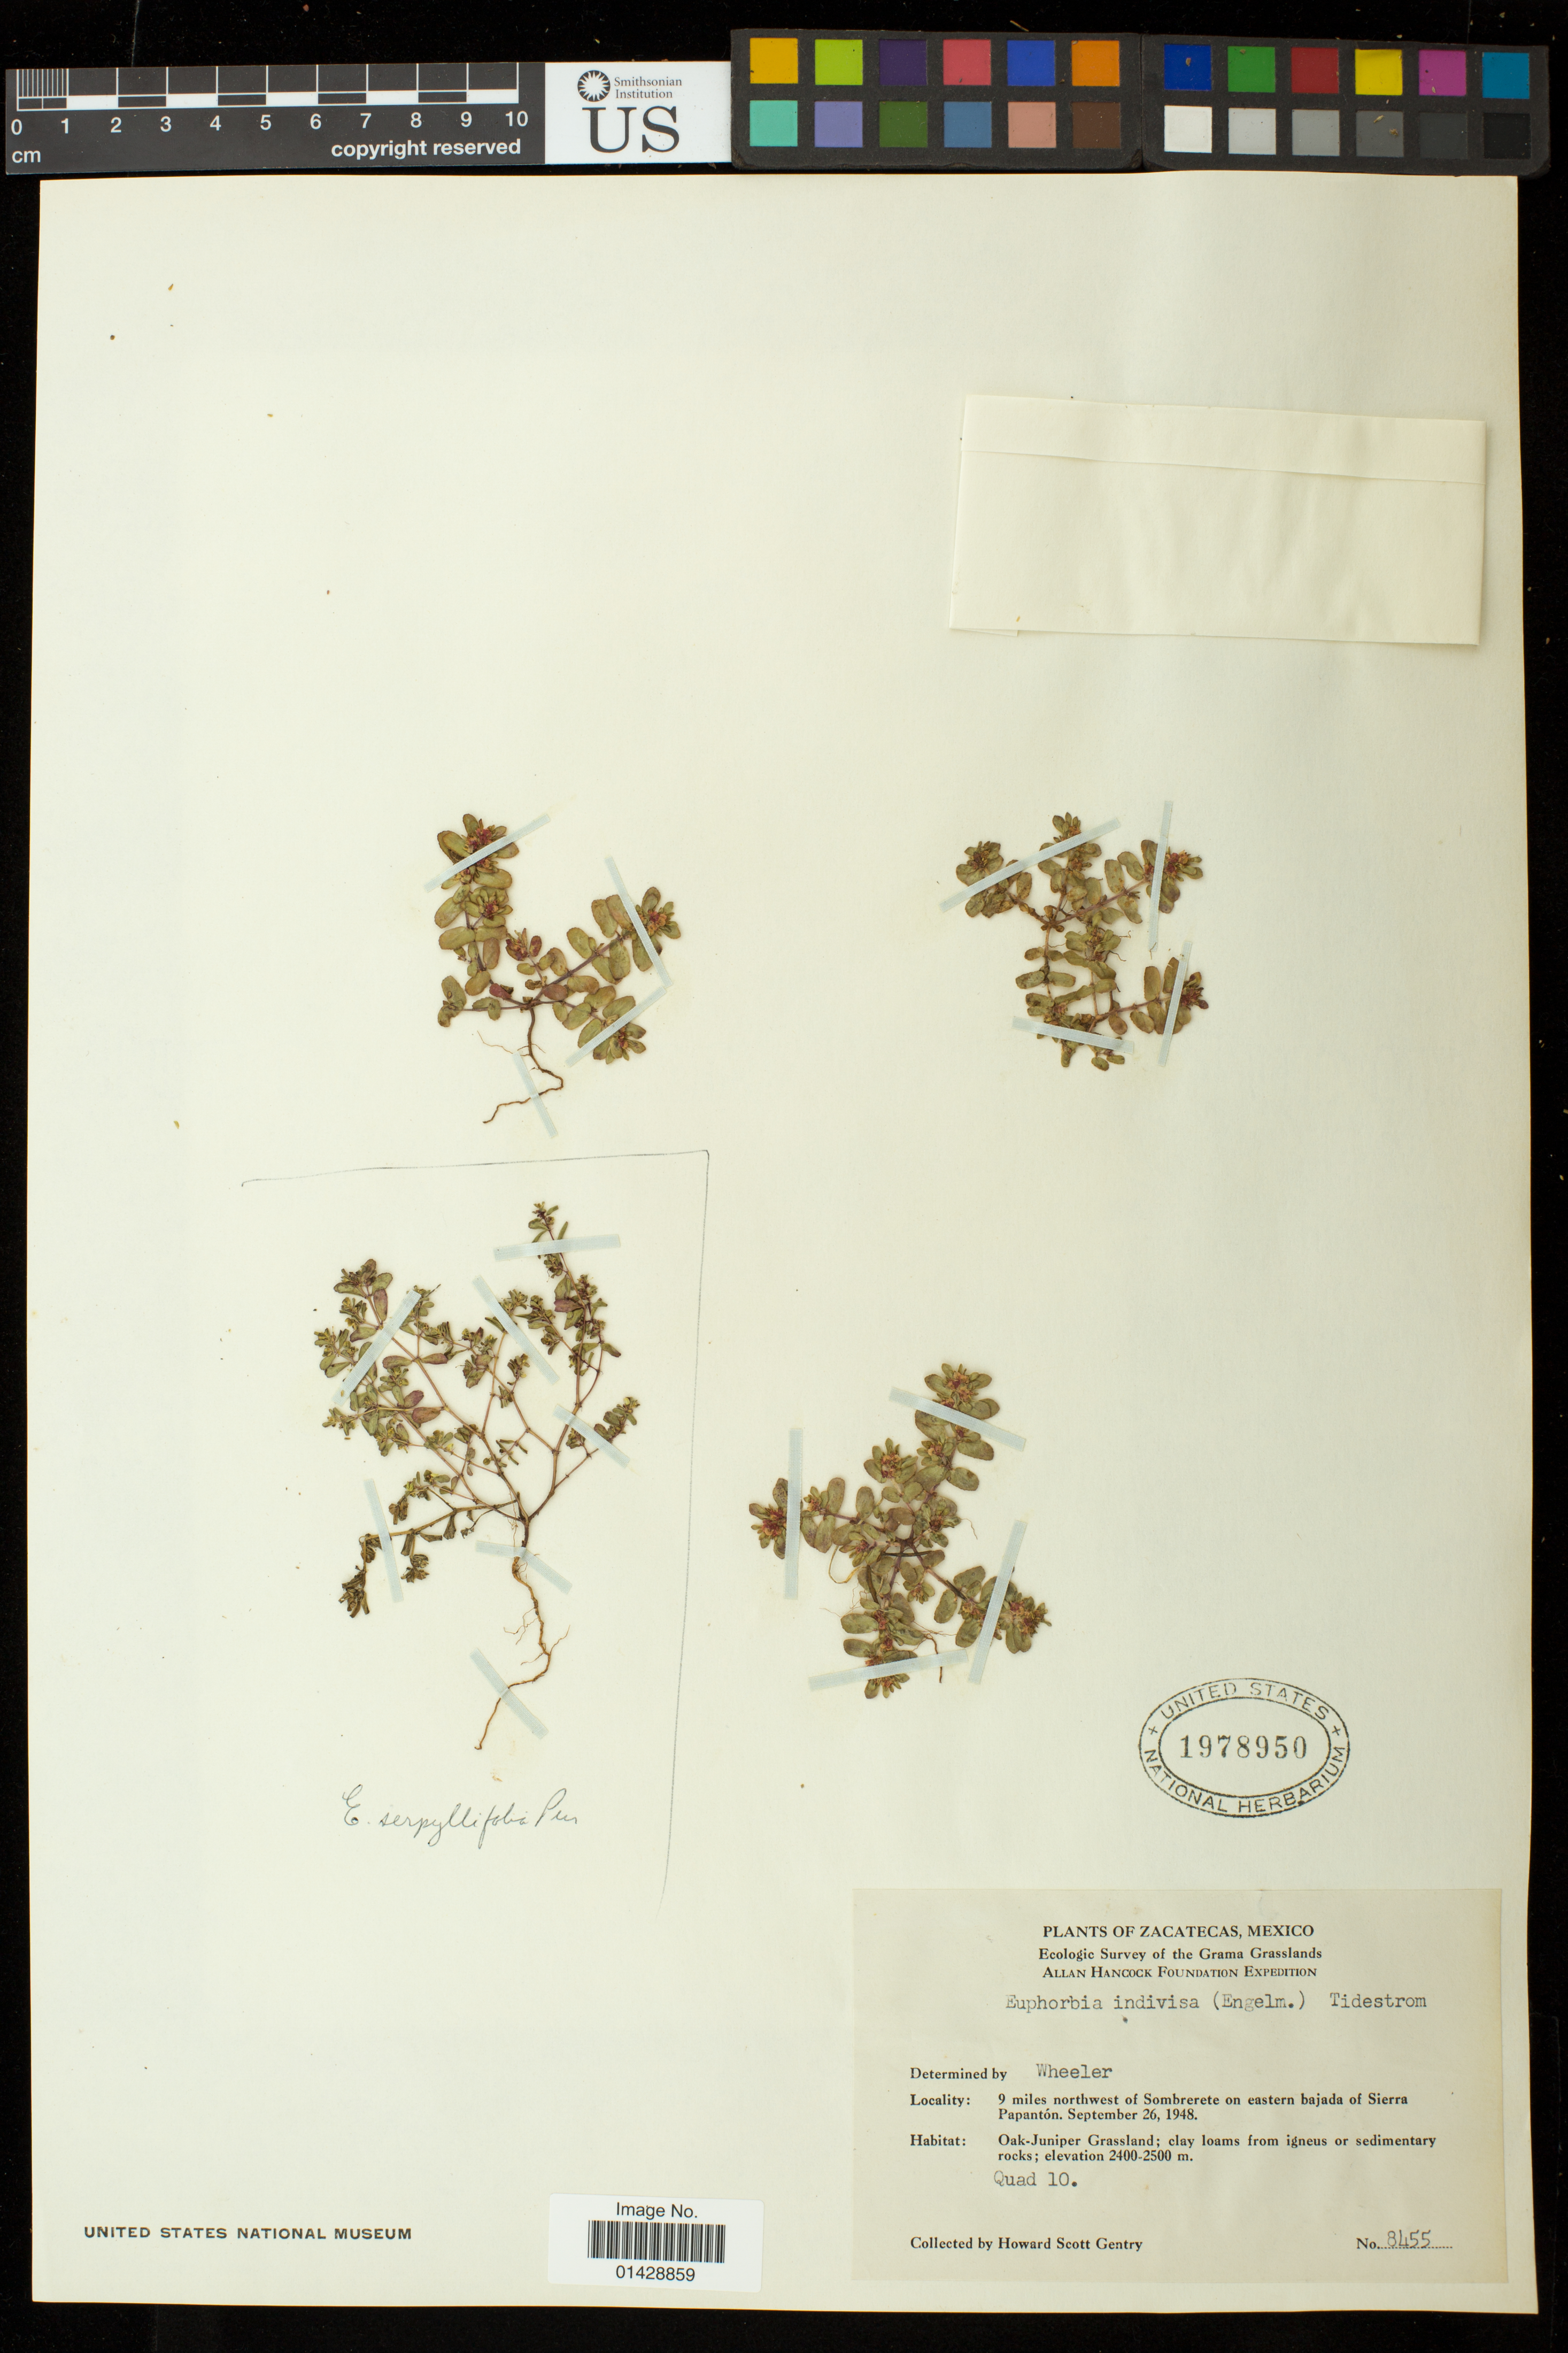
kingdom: Plantae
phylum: Tracheophyta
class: Magnoliopsida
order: Malpighiales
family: Euphorbiaceae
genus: Euphorbia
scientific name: Euphorbia indivisa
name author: (Engelm.) Tidestr.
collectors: H. S. Gentry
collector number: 8455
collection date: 1948-09-26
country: Mexico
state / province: Zacatecas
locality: Grama Grasslands, Oak-Juniper Grassland, 9 miles northwest of Sombrerete on eastern bajada of Sierra Papanton, Quad 10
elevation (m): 2400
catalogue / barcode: US 1978950